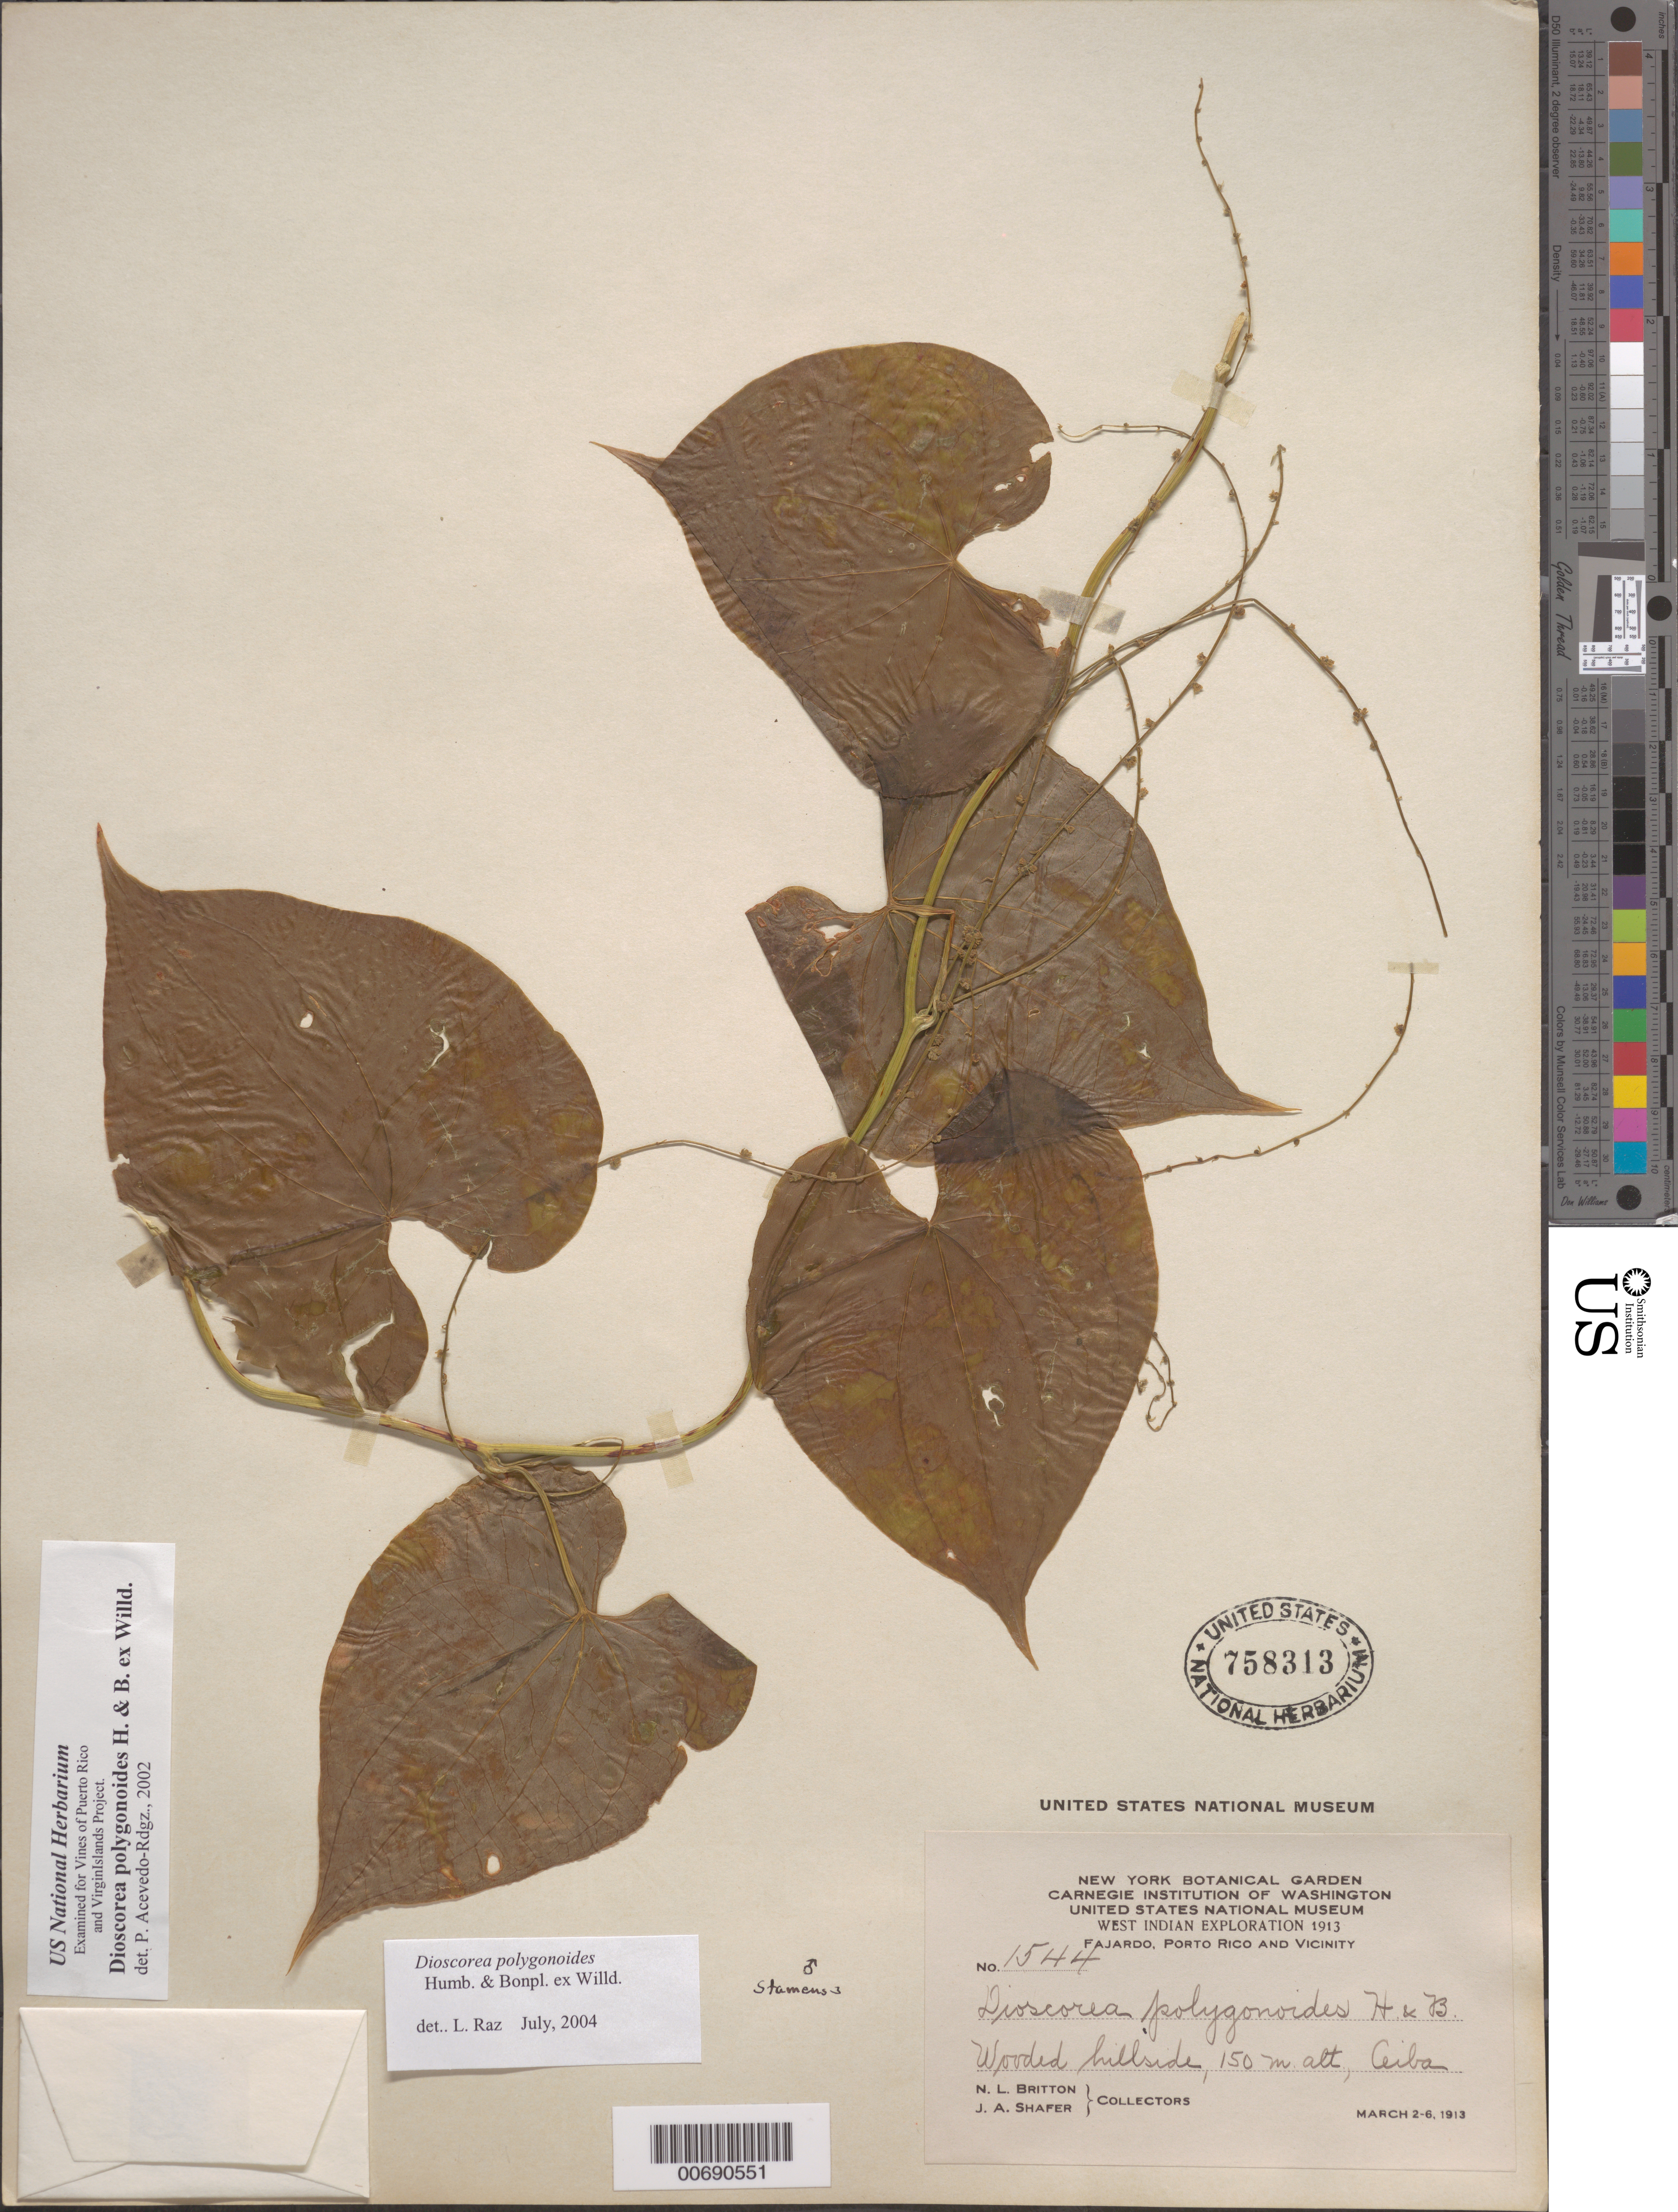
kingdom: Plantae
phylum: Tracheophyta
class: Liliopsida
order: Dioscoreales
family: Dioscoreaceae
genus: Dioscorea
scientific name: Dioscorea polygonoides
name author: Humb. & Bonpl. ex Willd.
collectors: N. Britton & J. A. Shafer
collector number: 1544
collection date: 1913-03-02/1913-03-06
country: Puerto Rico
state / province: Fajardo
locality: Porto Rico and Vicinity. Ceiba.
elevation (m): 150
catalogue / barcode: US 758313